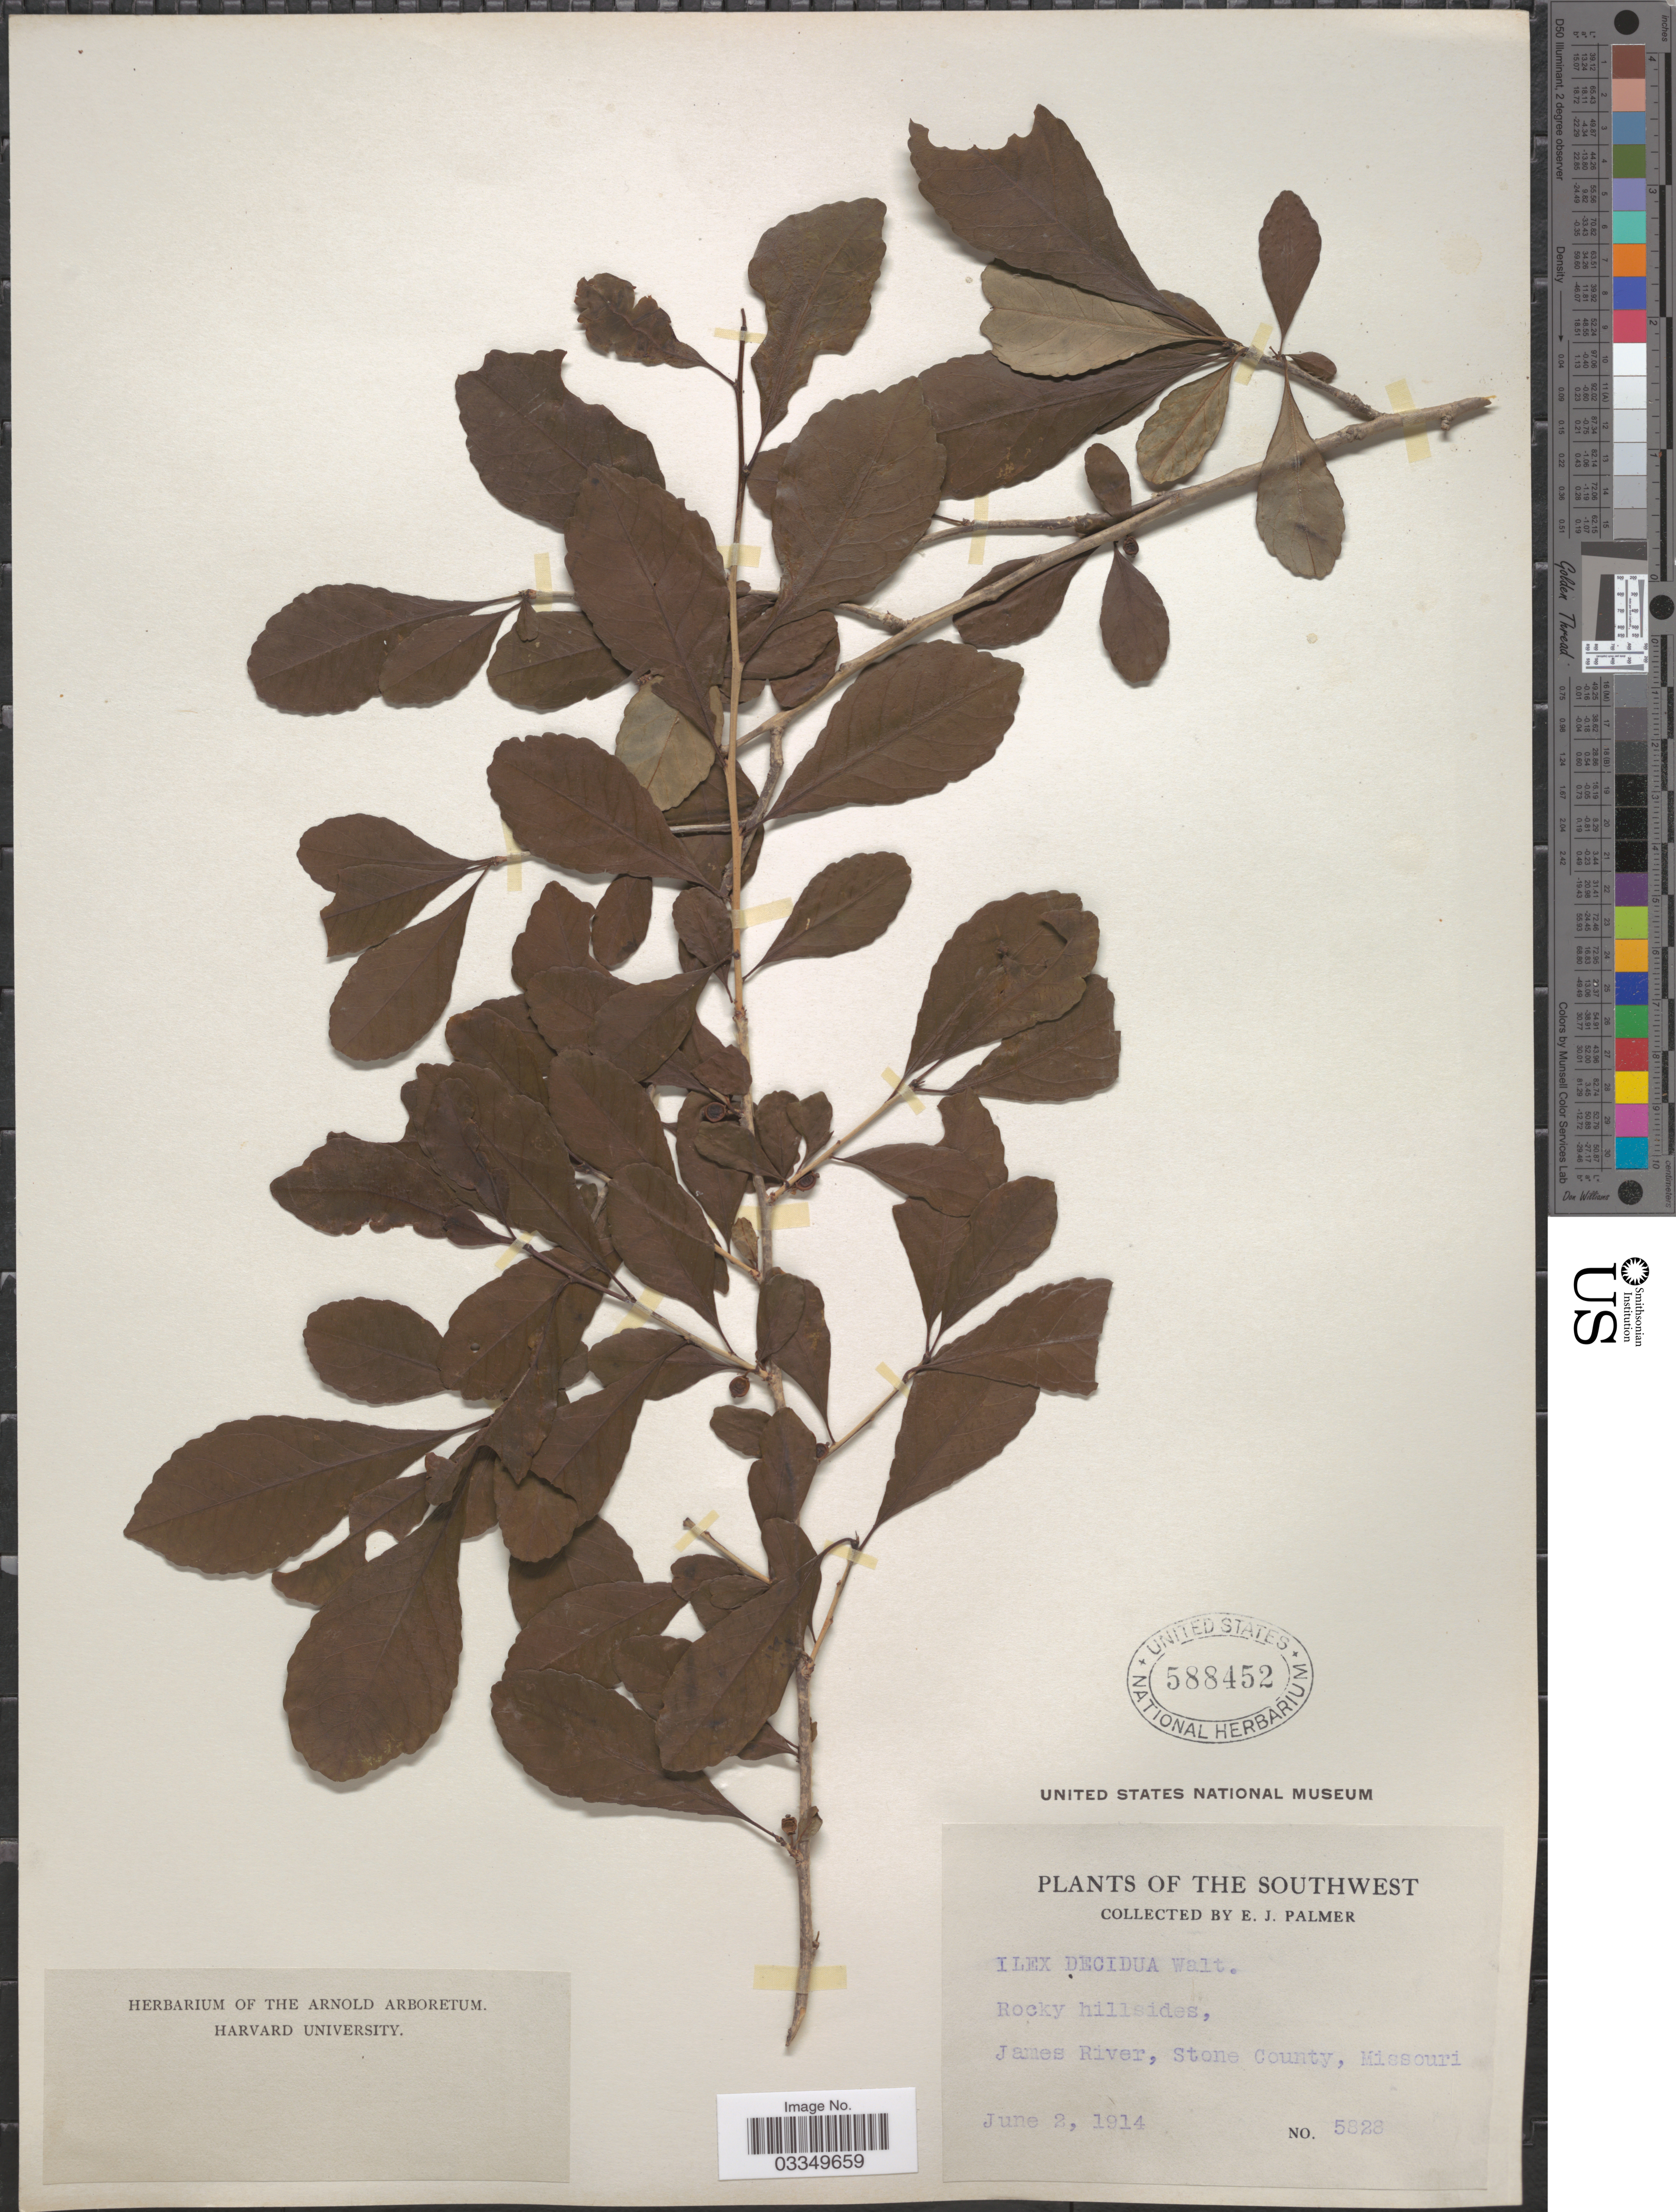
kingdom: Plantae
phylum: Tracheophyta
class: Magnoliopsida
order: Aquifoliales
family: Aquifoliaceae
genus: Ilex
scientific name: Ilex decidua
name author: Walter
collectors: E. J. Palmer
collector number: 5828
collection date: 1914-06-02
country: United States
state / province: Missouri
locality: The Southwest. James River, Stone County.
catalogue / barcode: US 588452